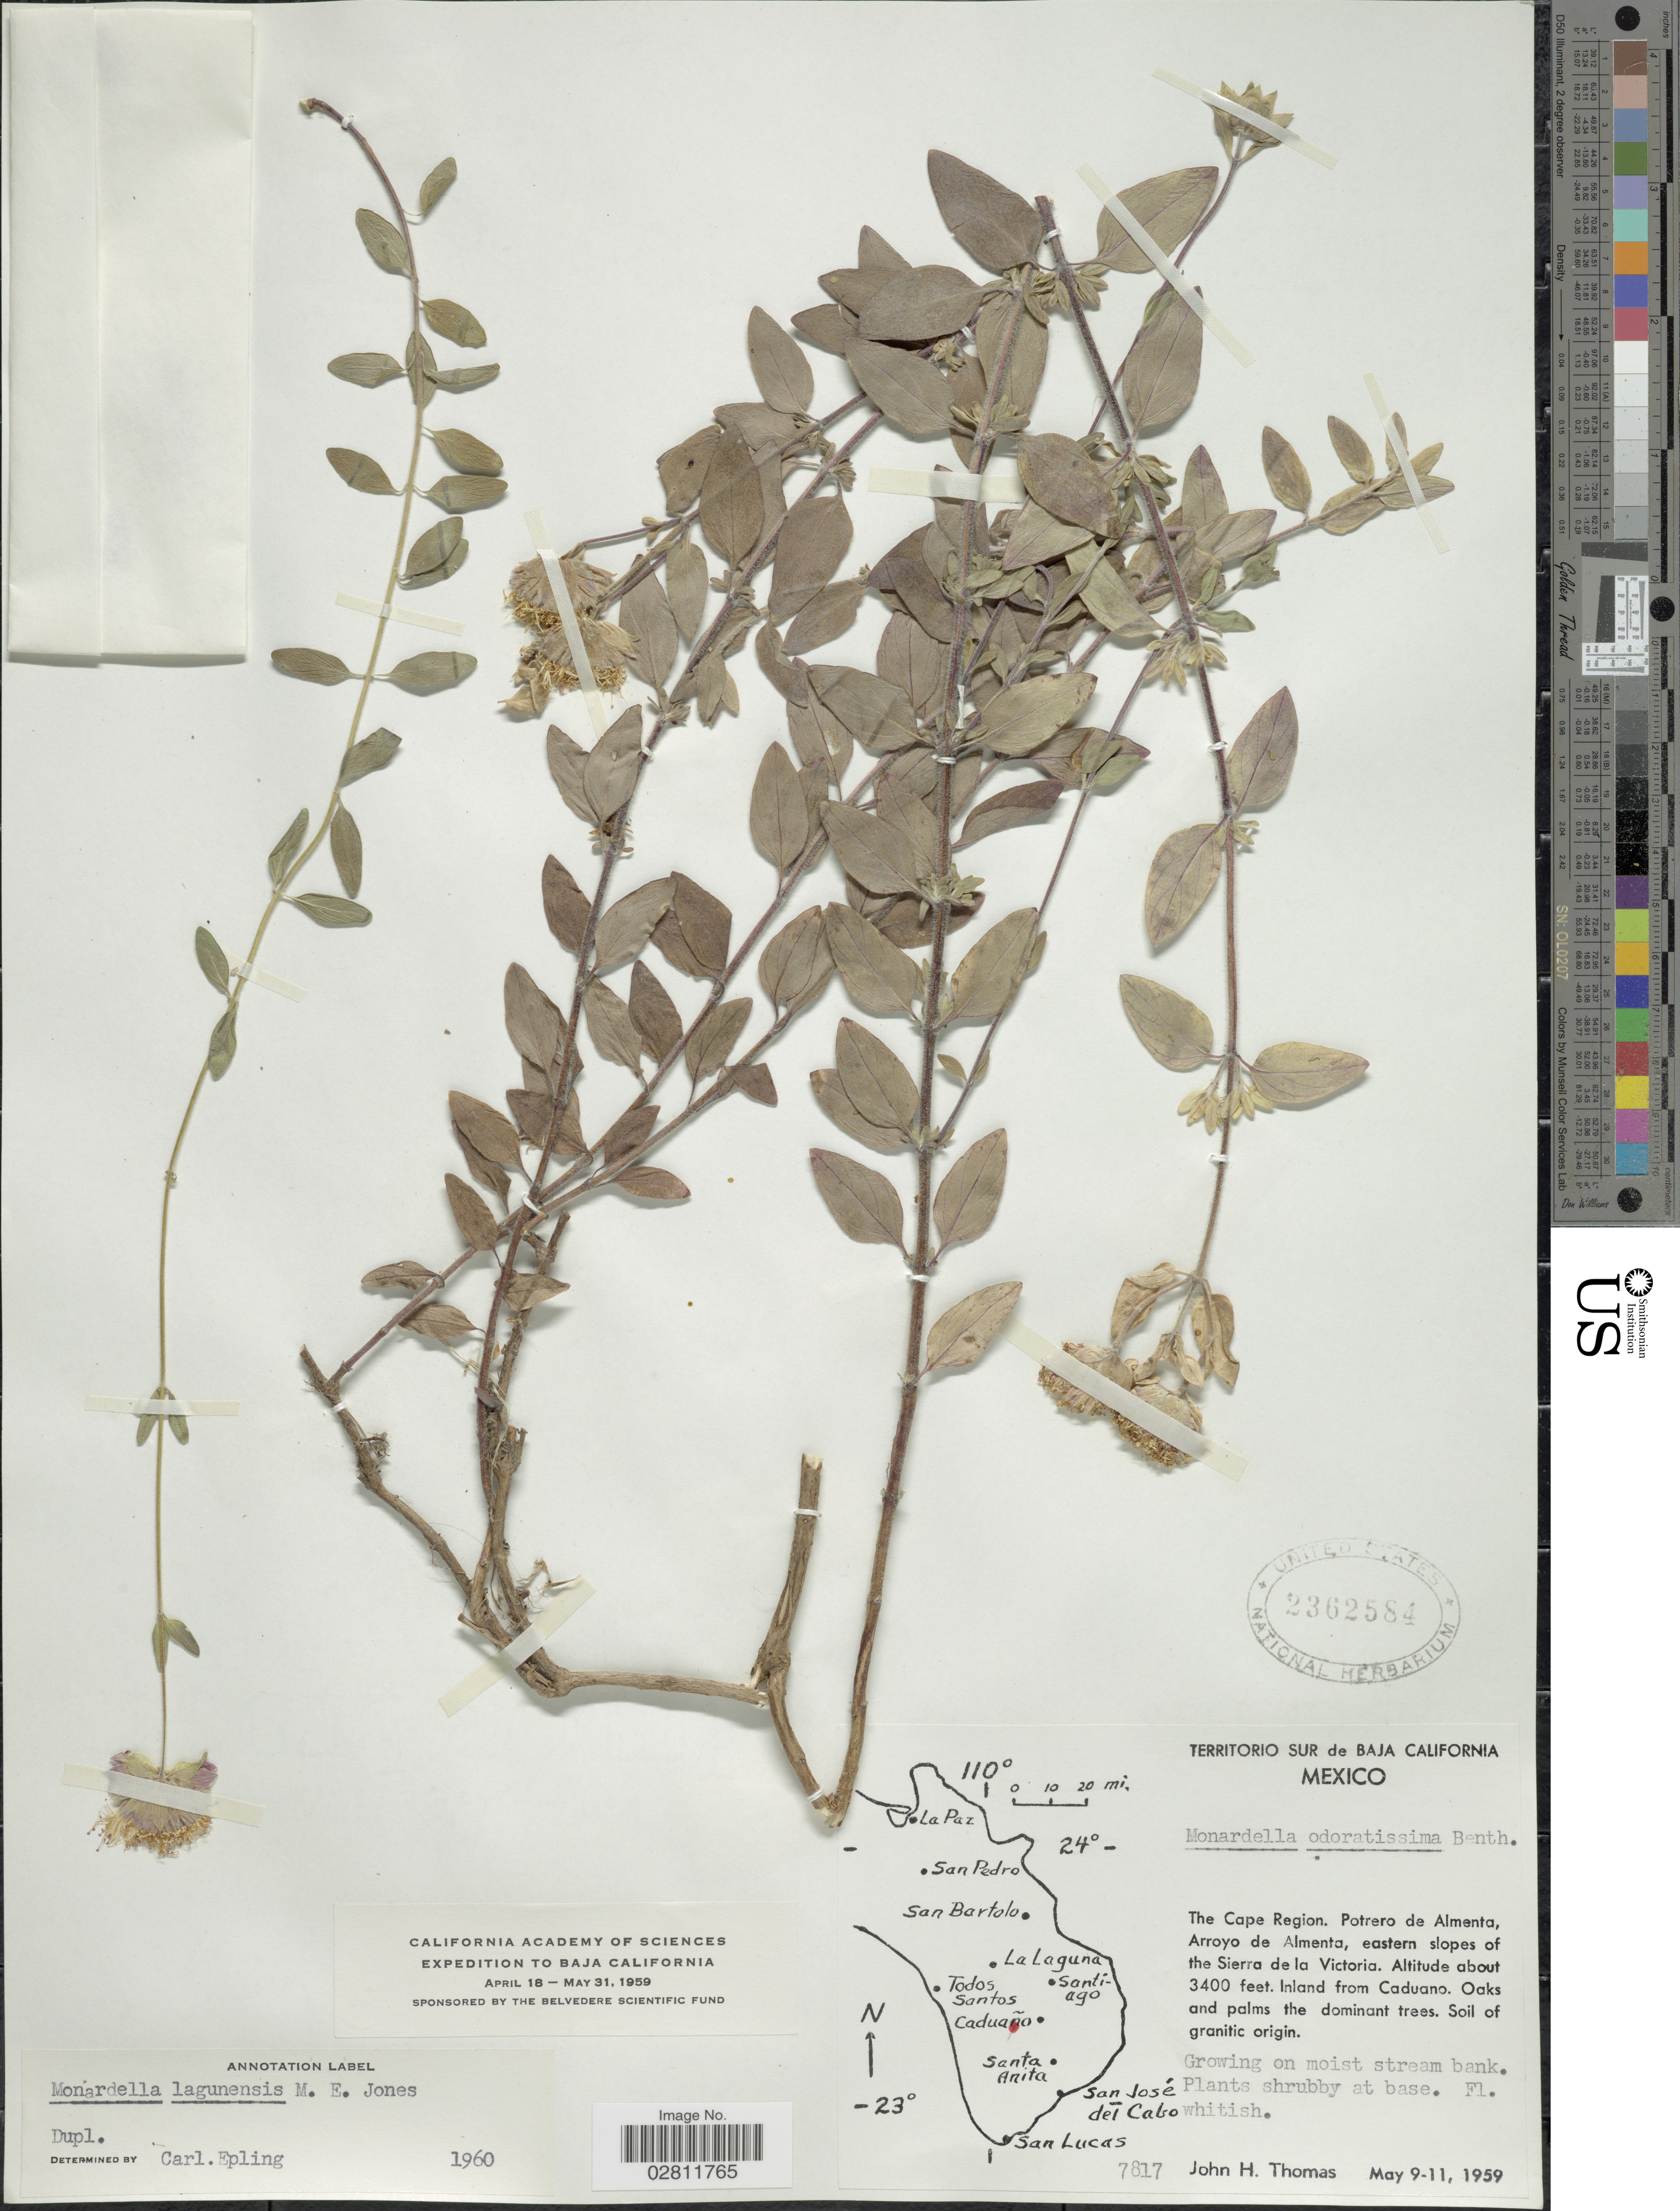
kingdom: Plantae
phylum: Tracheophyta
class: Magnoliopsida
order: Lamiales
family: Lamiaceae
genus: Monardella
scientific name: Monardella odoratissima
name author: Benth.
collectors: J. H. Thomas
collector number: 7817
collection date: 1959-05-09/1959-05-11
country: Mexico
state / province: Baja California Sur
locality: Territorio Sur de Baja California. The Cape Region. Potrero de Almenta, Arroyo de Almenta, eastern slopes of the Sierra de la Victoria. Inland from Caduano.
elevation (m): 1036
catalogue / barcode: US 2362584